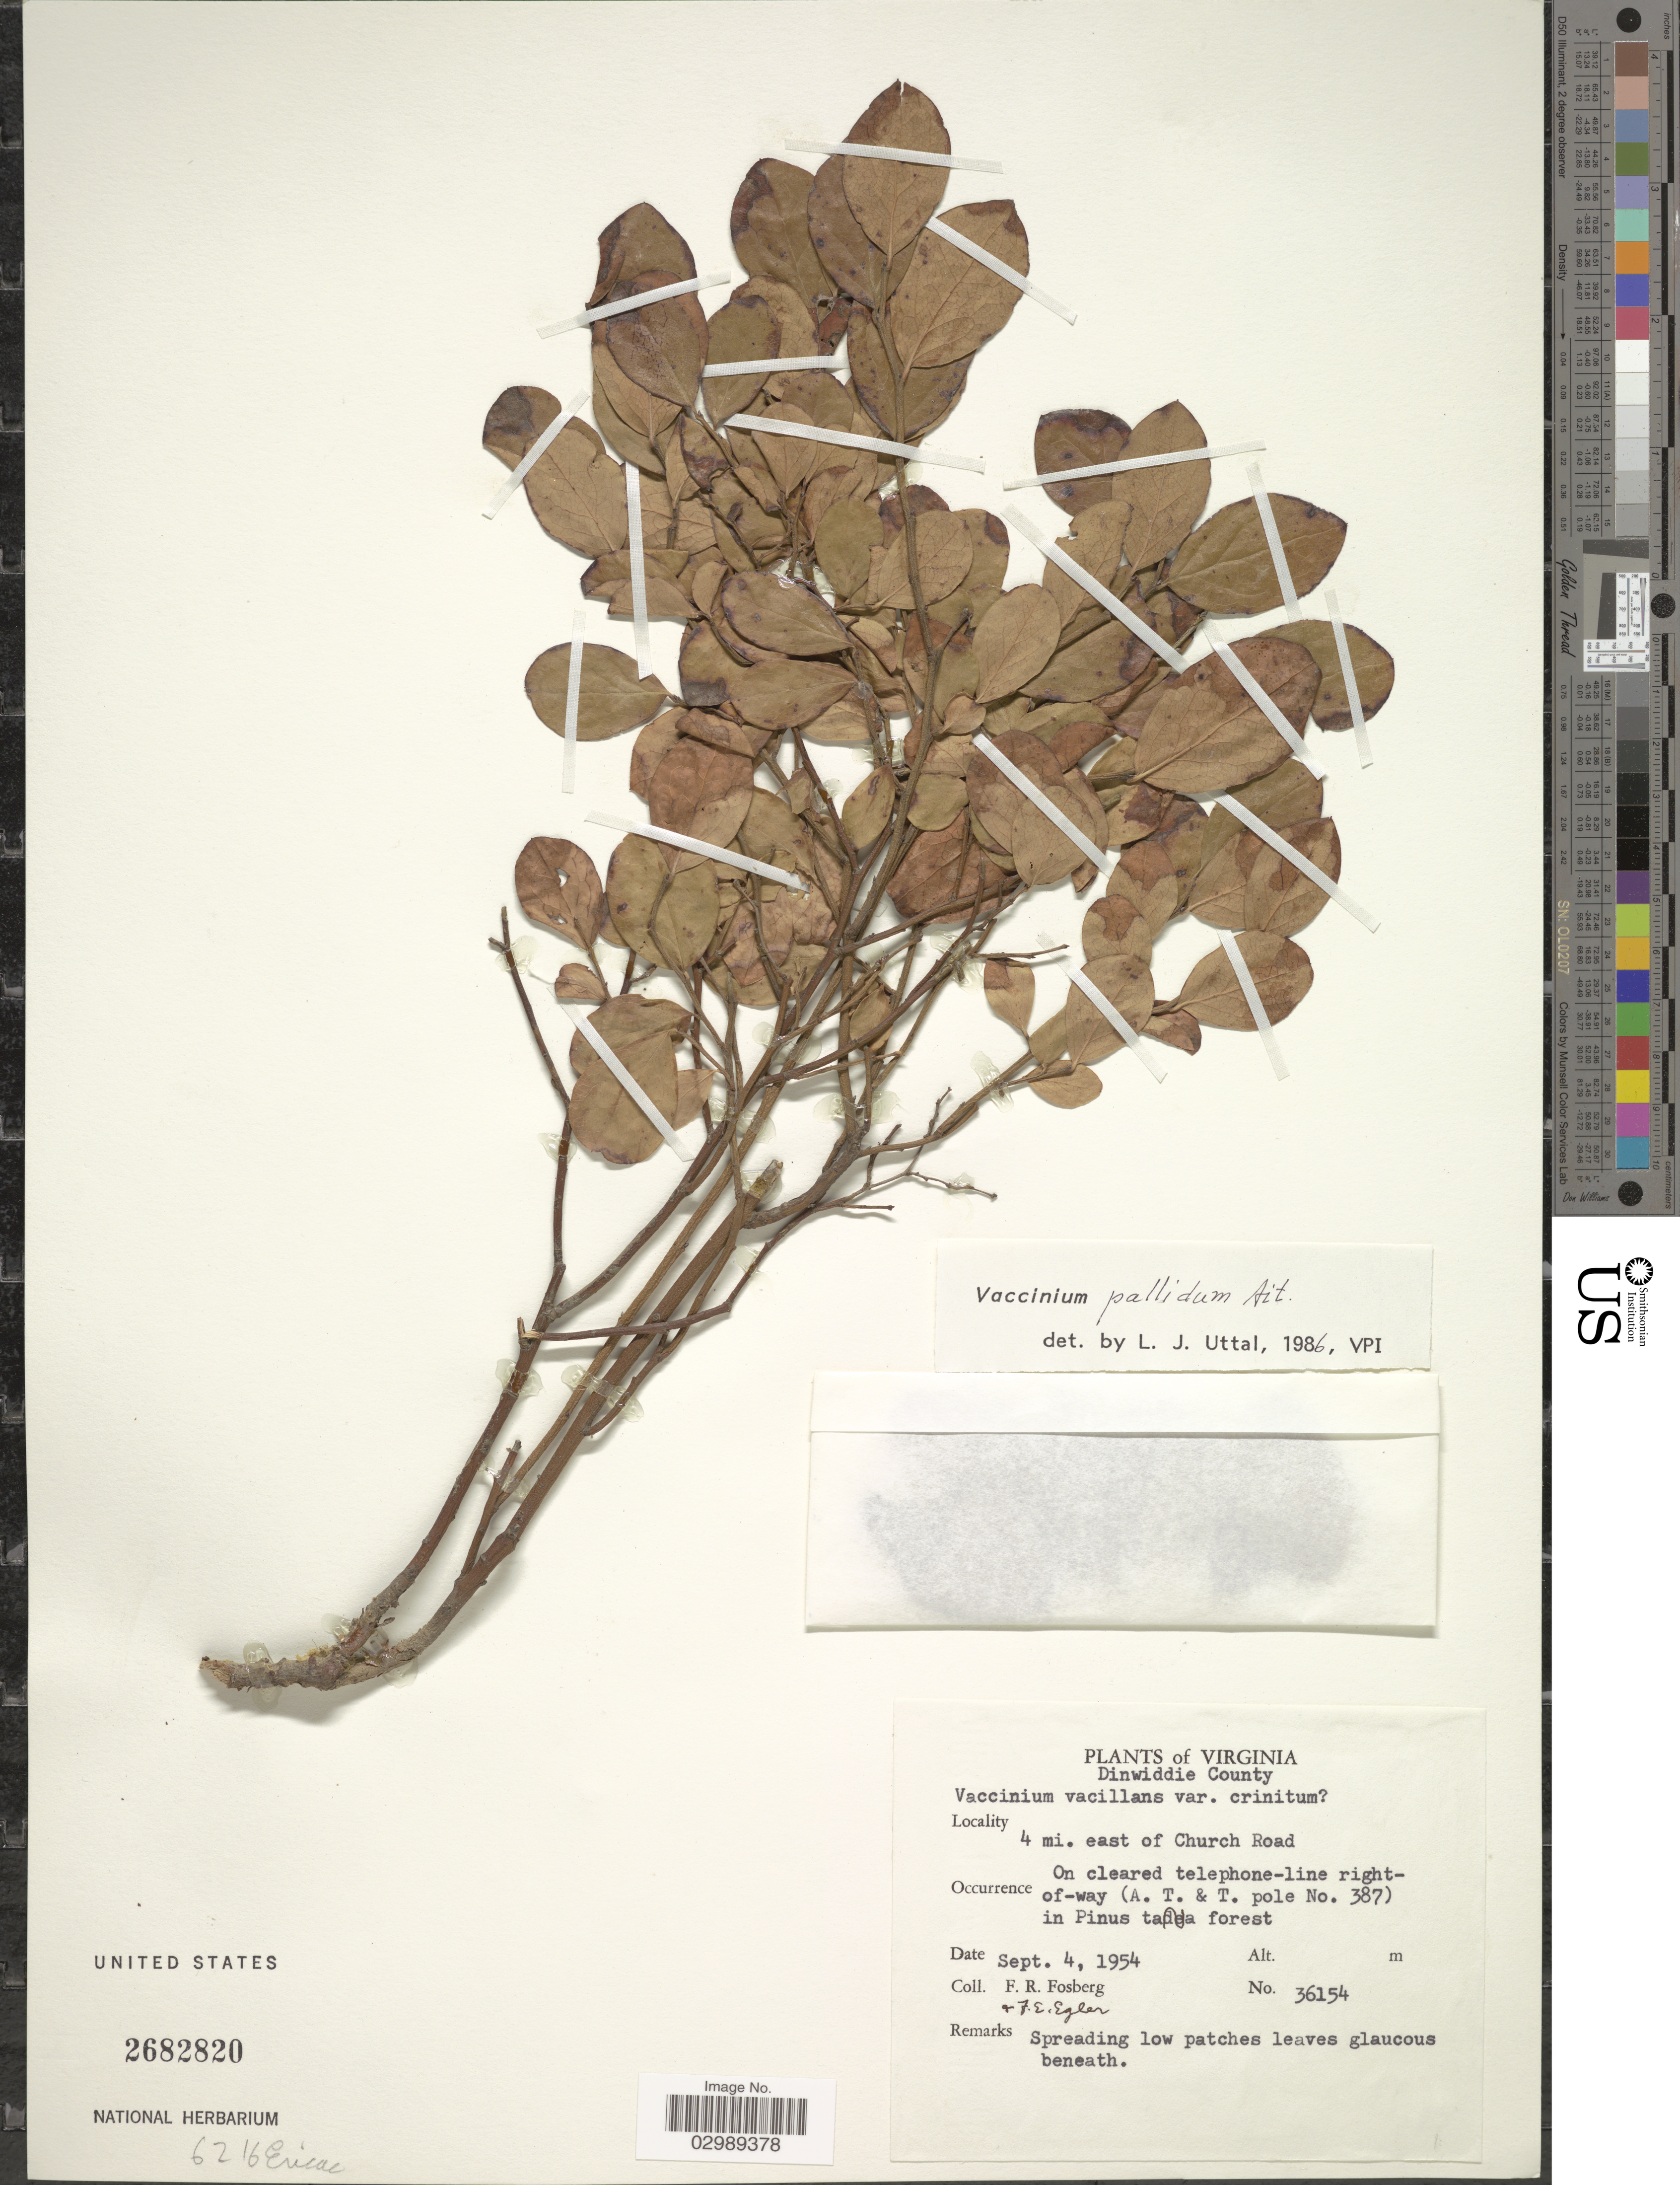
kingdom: Plantae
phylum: Tracheophyta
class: Magnoliopsida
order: Ericales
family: Ericaceae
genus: Vaccinium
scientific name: Vaccinium pallidum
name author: Aiton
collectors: F. R. Fosberg & F. Egler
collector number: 36154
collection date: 1954-09-04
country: United States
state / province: Virginia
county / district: Dinwiddie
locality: Dinwiddie County, 4 mi. east of Church Road.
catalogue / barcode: US 2682820